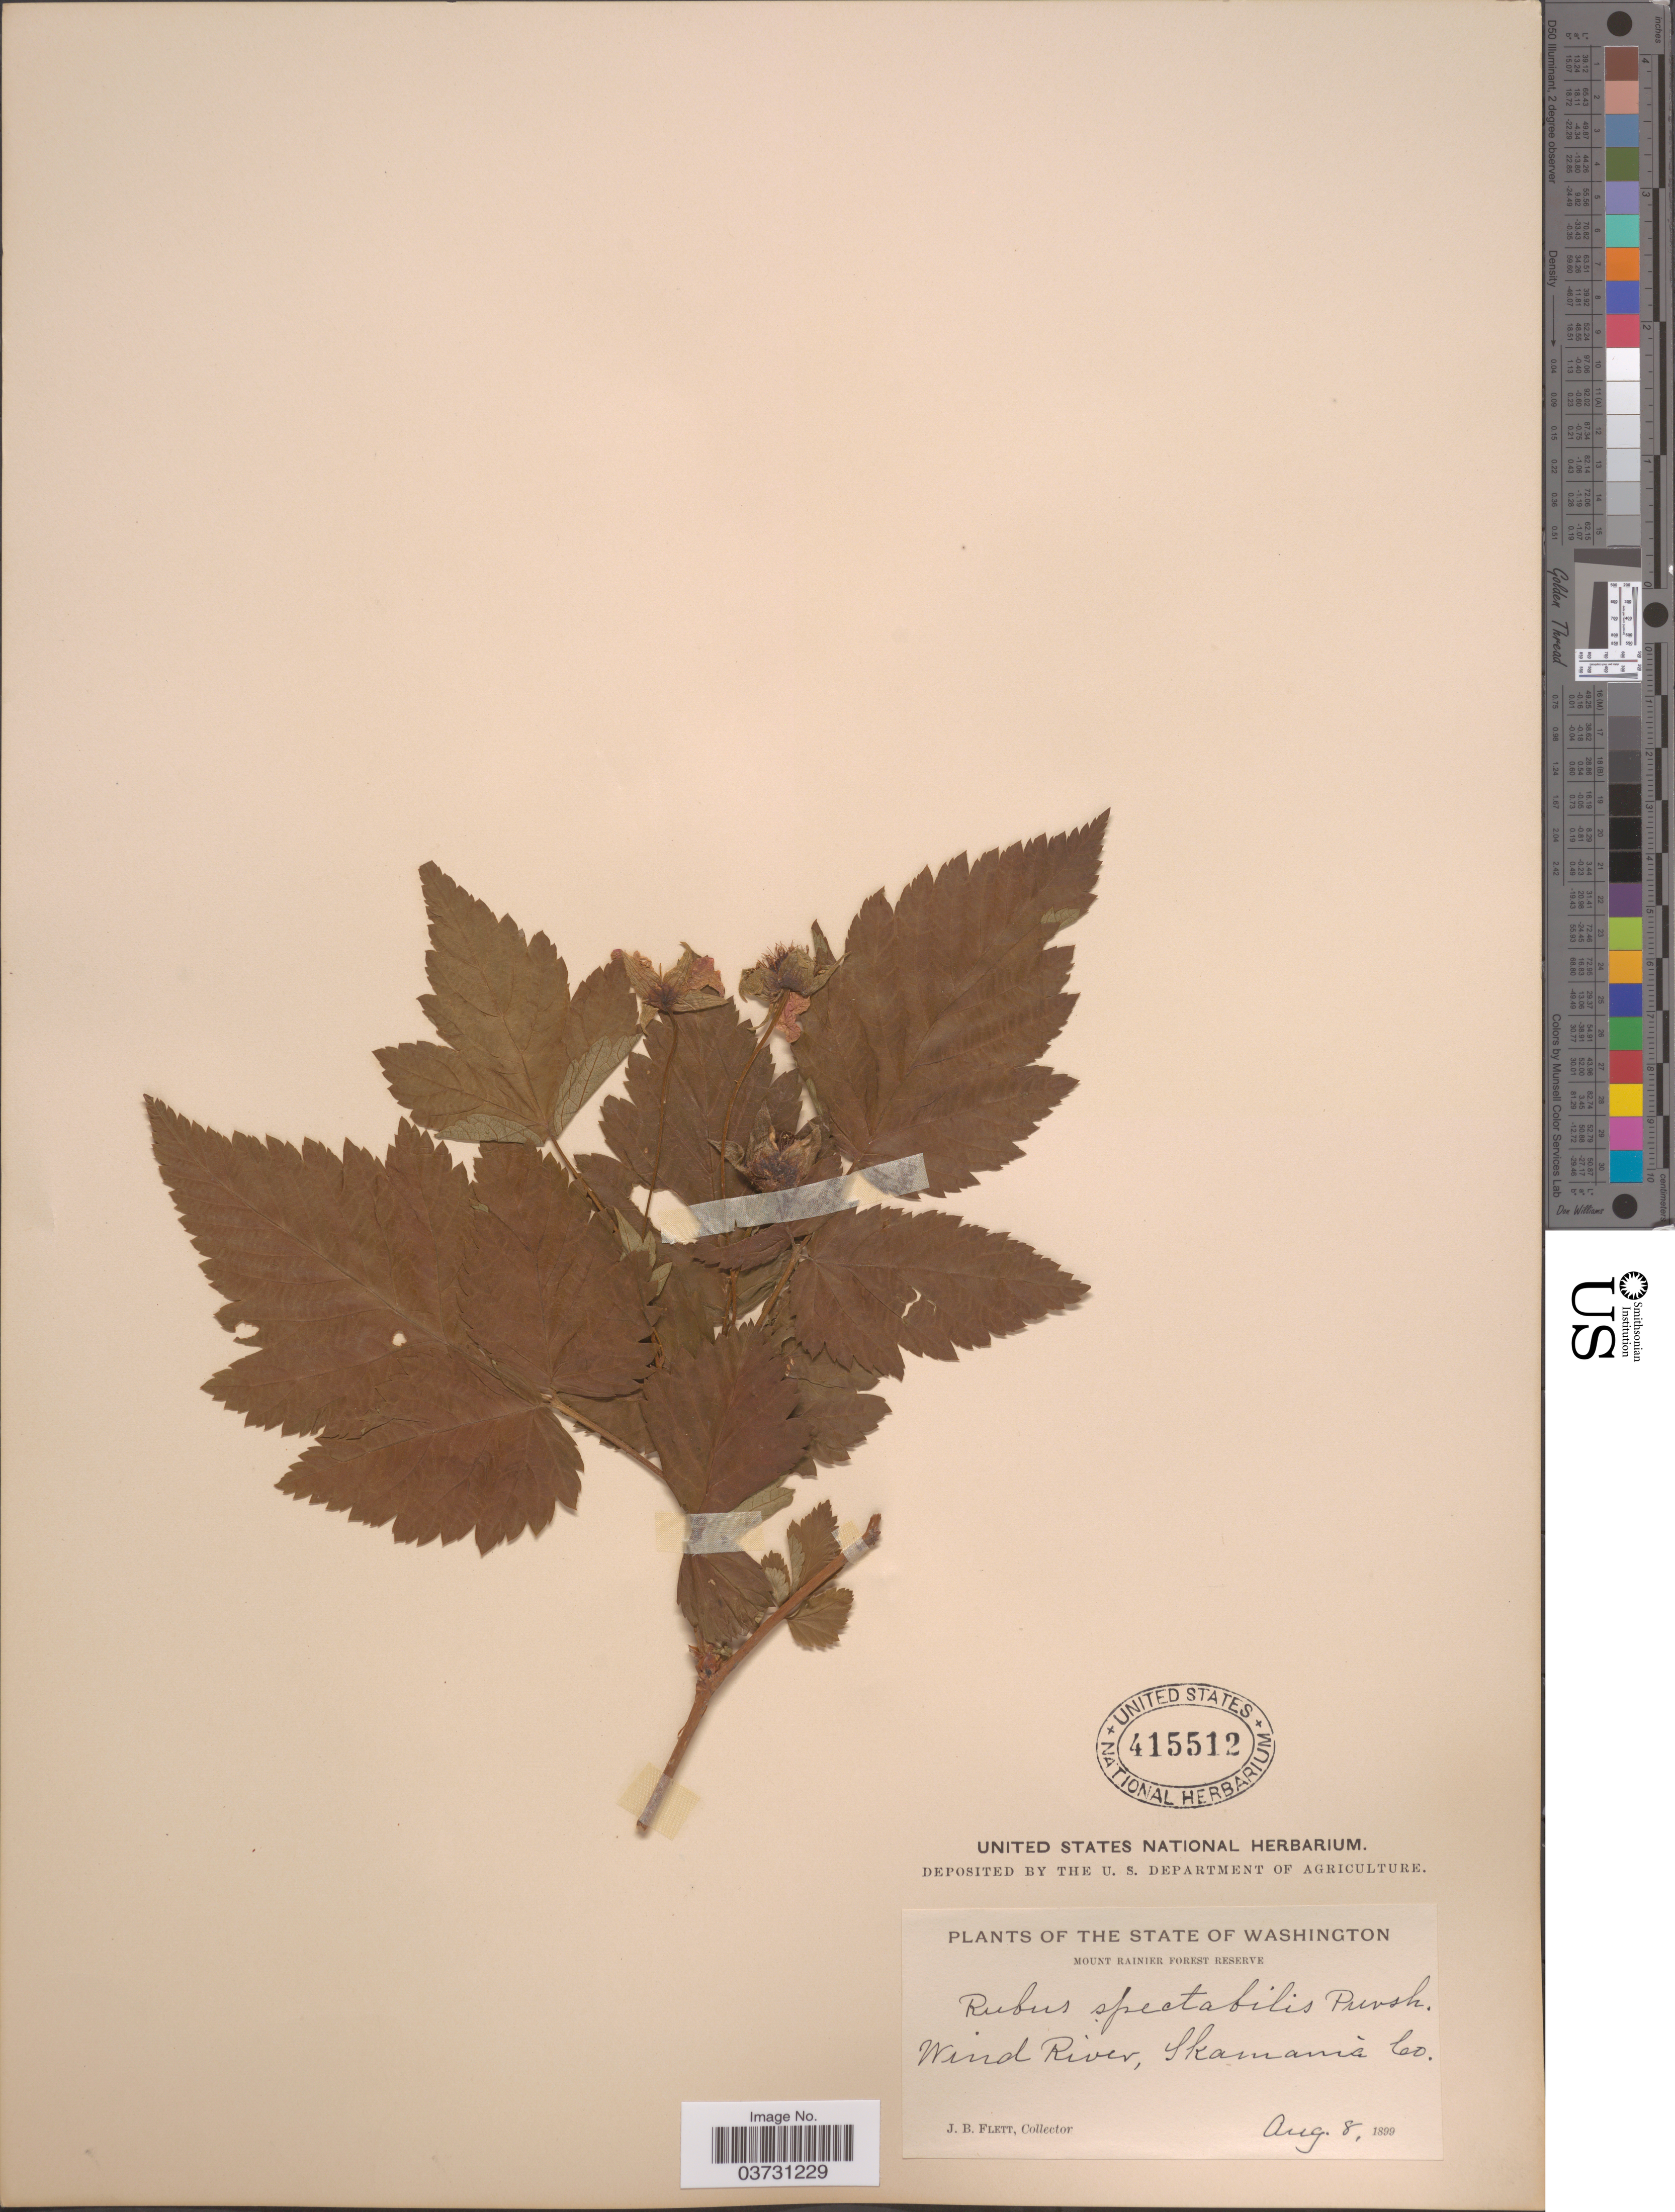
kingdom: Plantae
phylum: Tracheophyta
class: Magnoliopsida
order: Rosales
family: Rosaceae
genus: Rubus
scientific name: Rubus spectabilis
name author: Pursh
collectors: J. Flett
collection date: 1899-08-08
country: United States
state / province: Washington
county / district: Skamania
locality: Mount Rainier Forest Reserve. Wind River, Skamania Co.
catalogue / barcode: US 415512